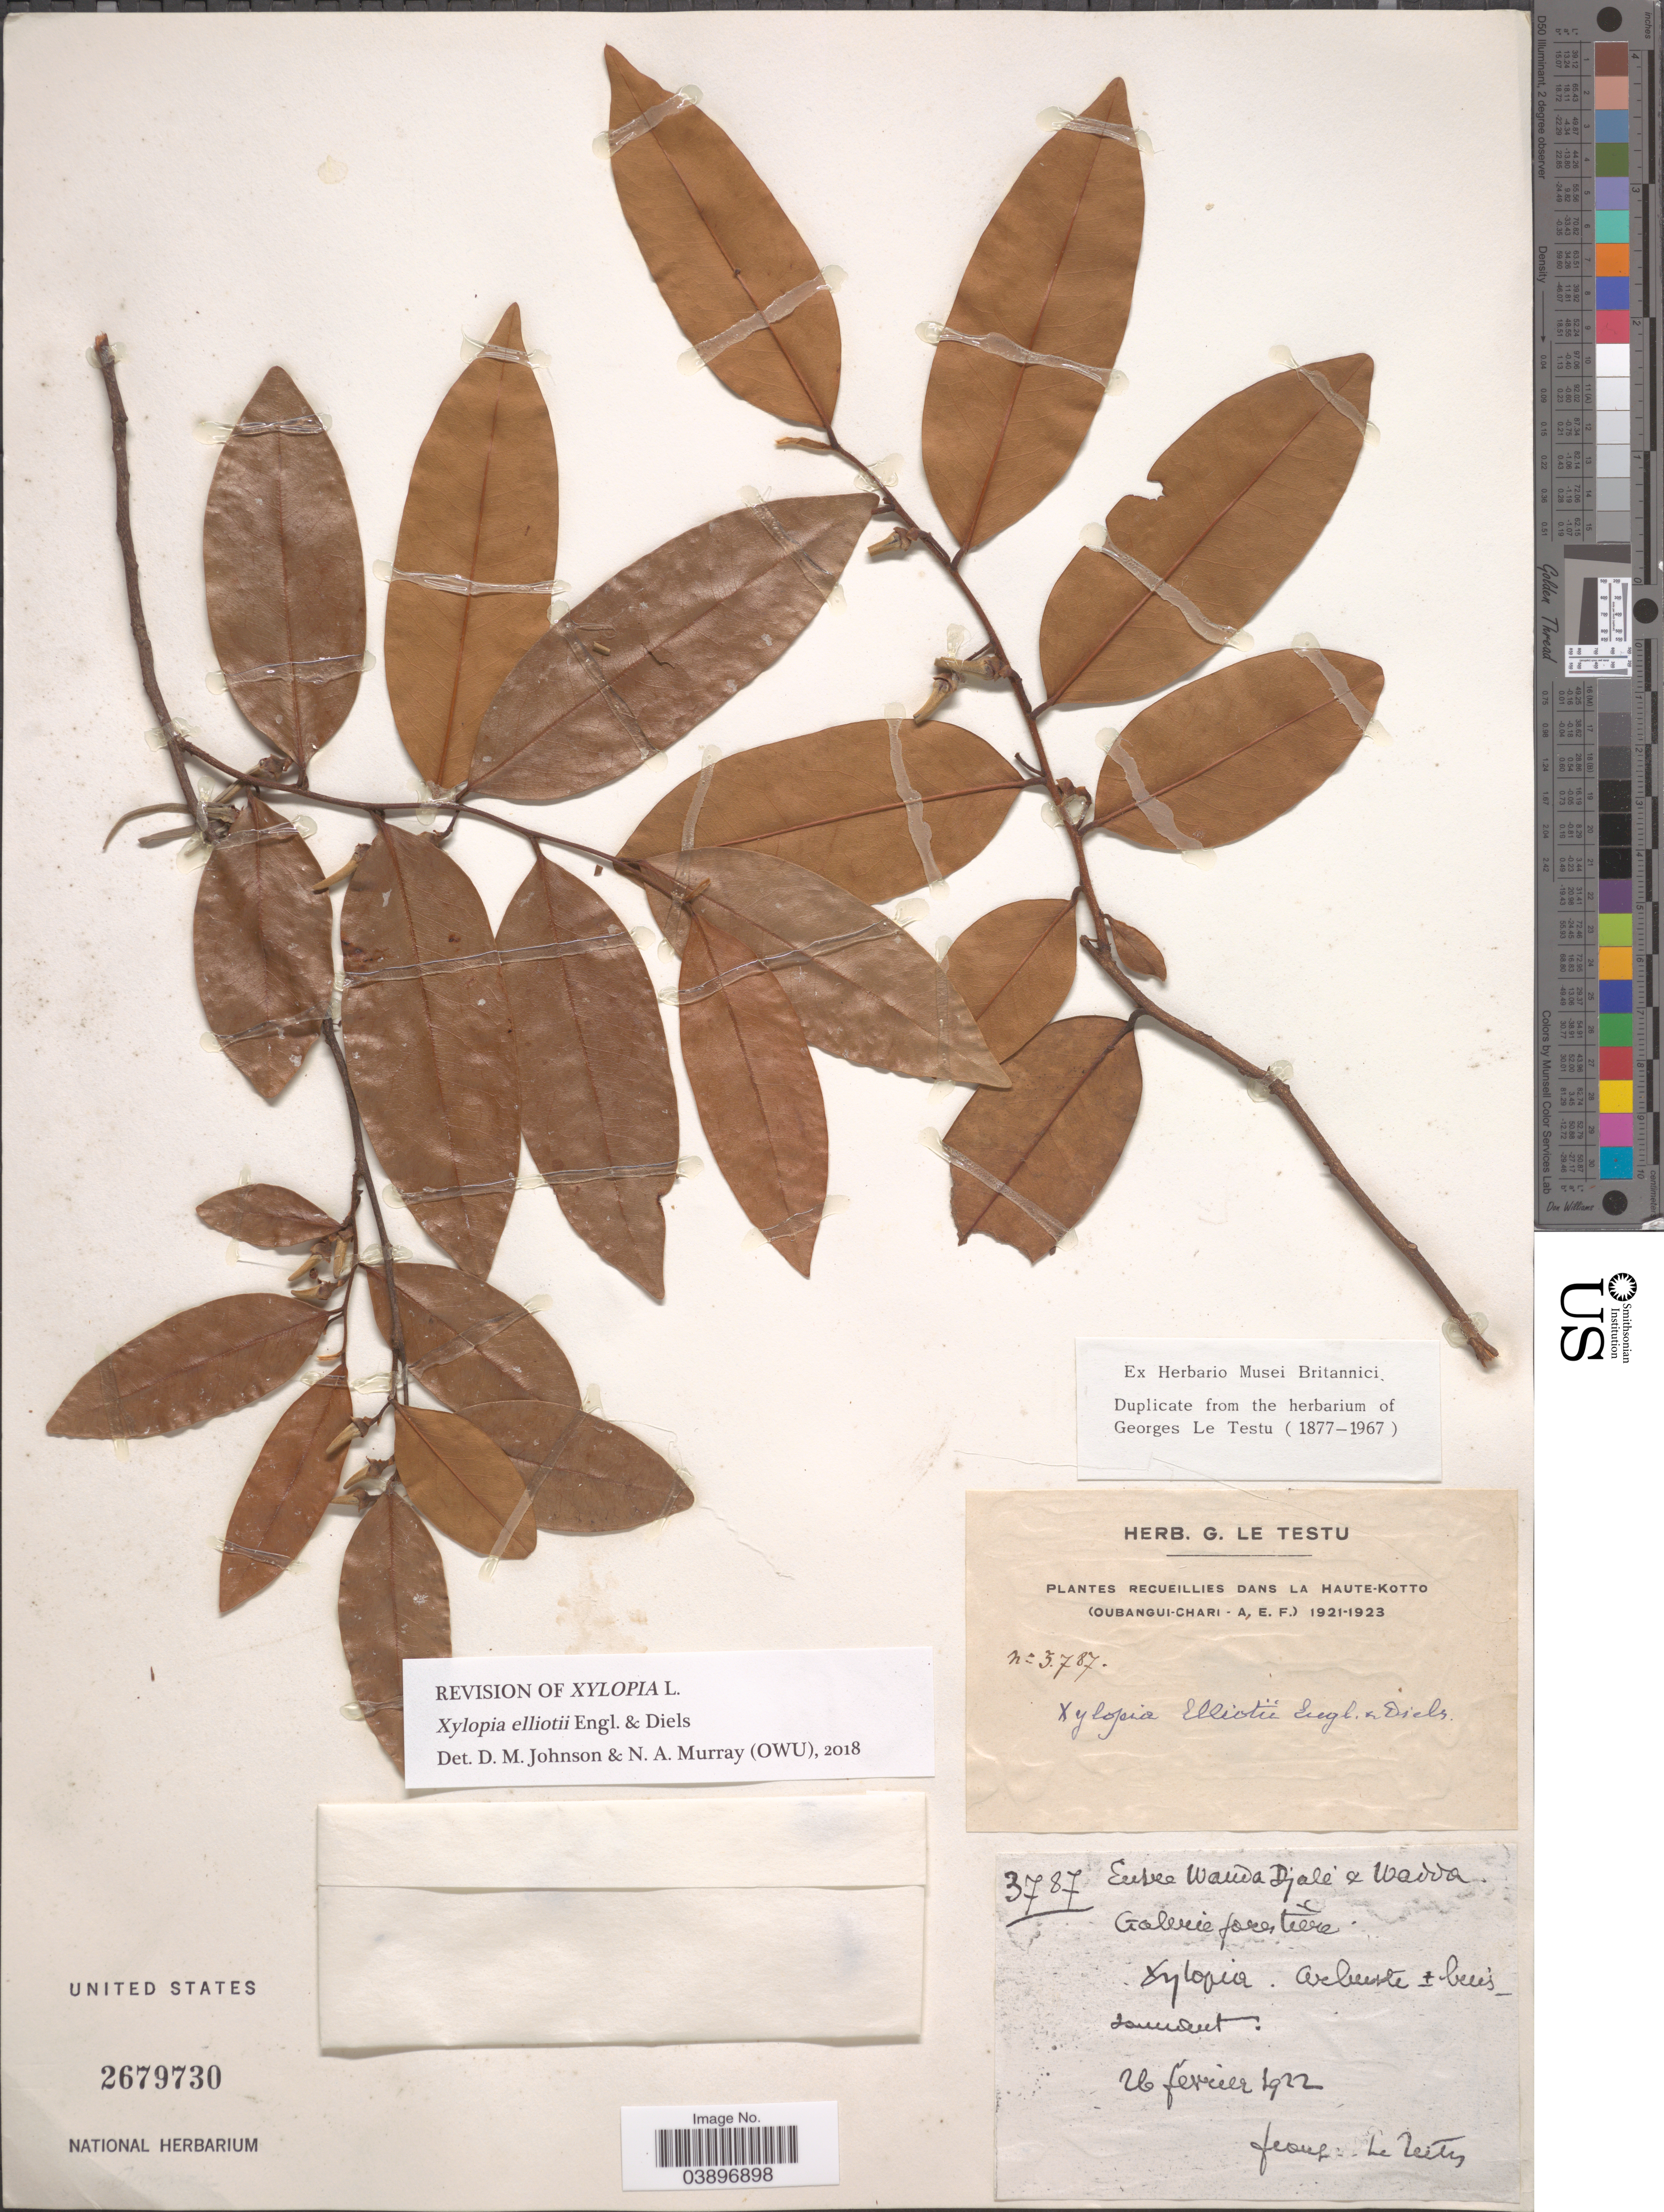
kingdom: Plantae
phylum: Tracheophyta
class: Magnoliopsida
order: Magnoliales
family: Annonaceae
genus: Xylopia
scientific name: Xylopia elliotii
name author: Pierre ex Engl. & Diels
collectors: G. Le Testu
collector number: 3787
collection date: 1922-02-26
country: Central African Republic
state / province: Haute-Kotto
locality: (Oubangui-Chari - A, E. F.).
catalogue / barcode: US 2679730